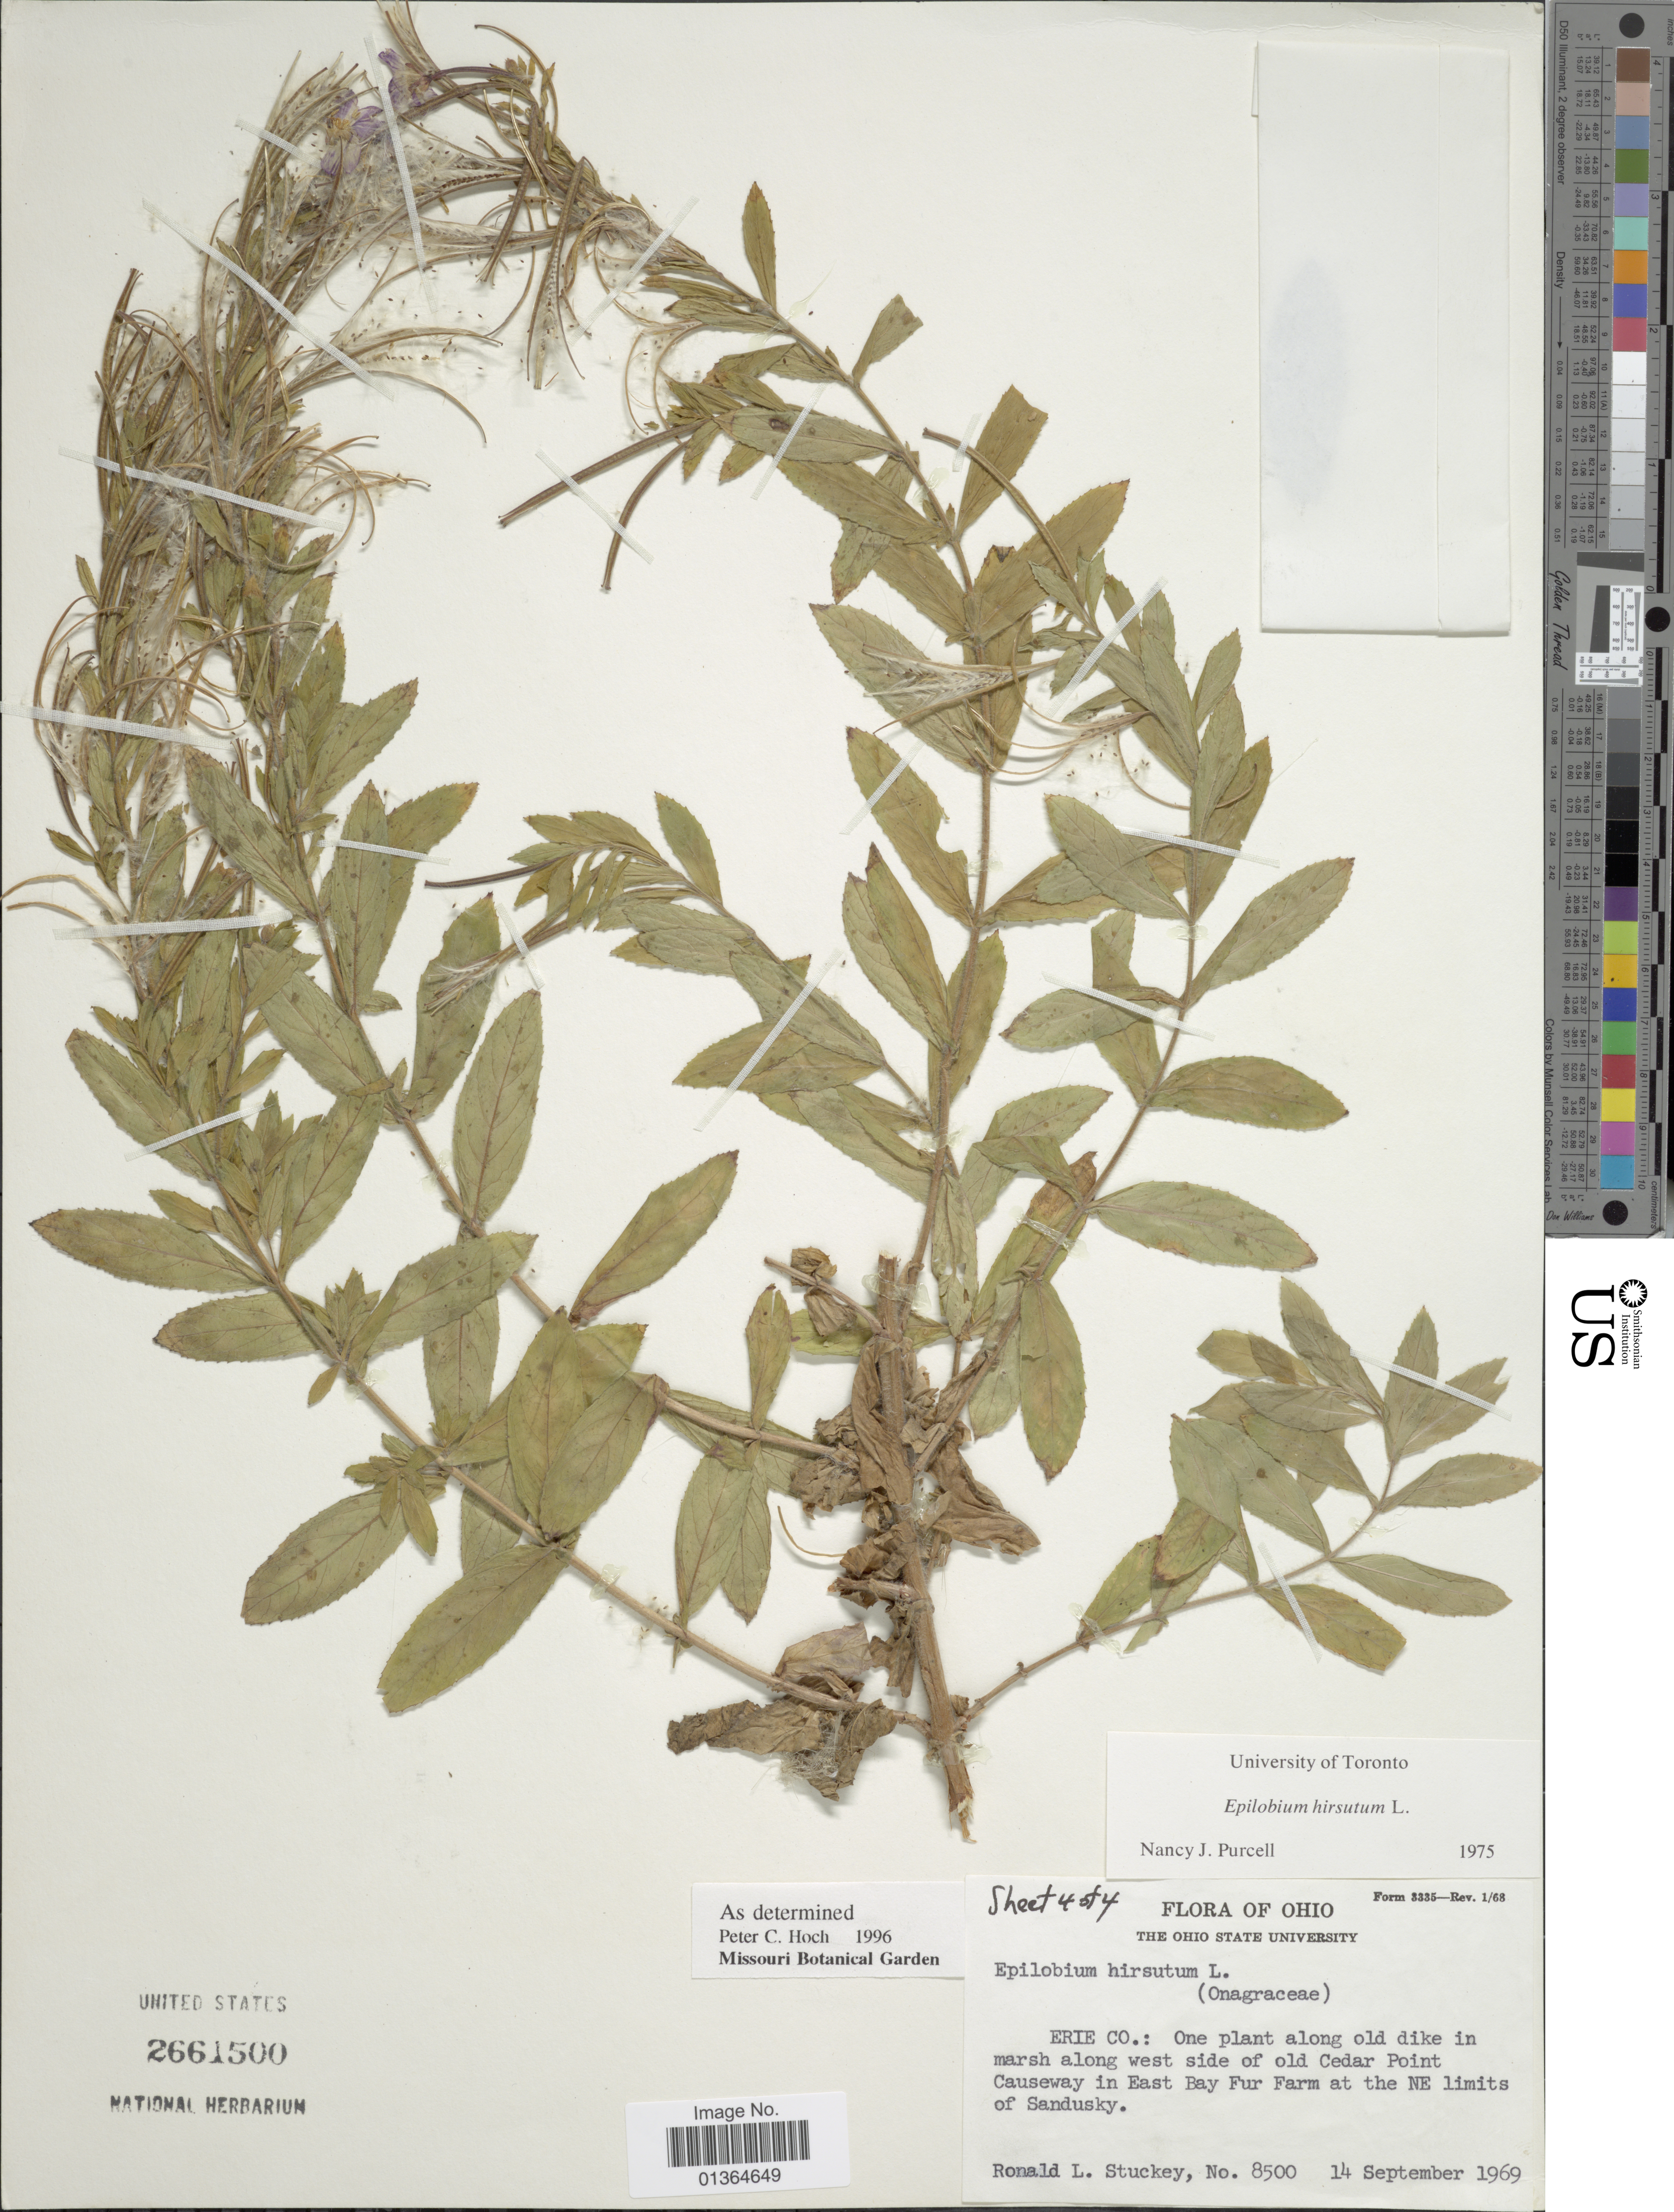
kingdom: Plantae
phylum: Tracheophyta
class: Magnoliopsida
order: Myrtales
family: Onagraceae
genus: Epilobium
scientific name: Epilobium hirsutum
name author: L.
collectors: R. L. Stuckey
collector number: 8500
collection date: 1969-09-14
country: United States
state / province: Ohio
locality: Erie Co.: One plant along old dike in marsh along west side of old Cedar Point Causeway in East Bay Fur Farm at the NE limts of Sandusky.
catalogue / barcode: US 2661500